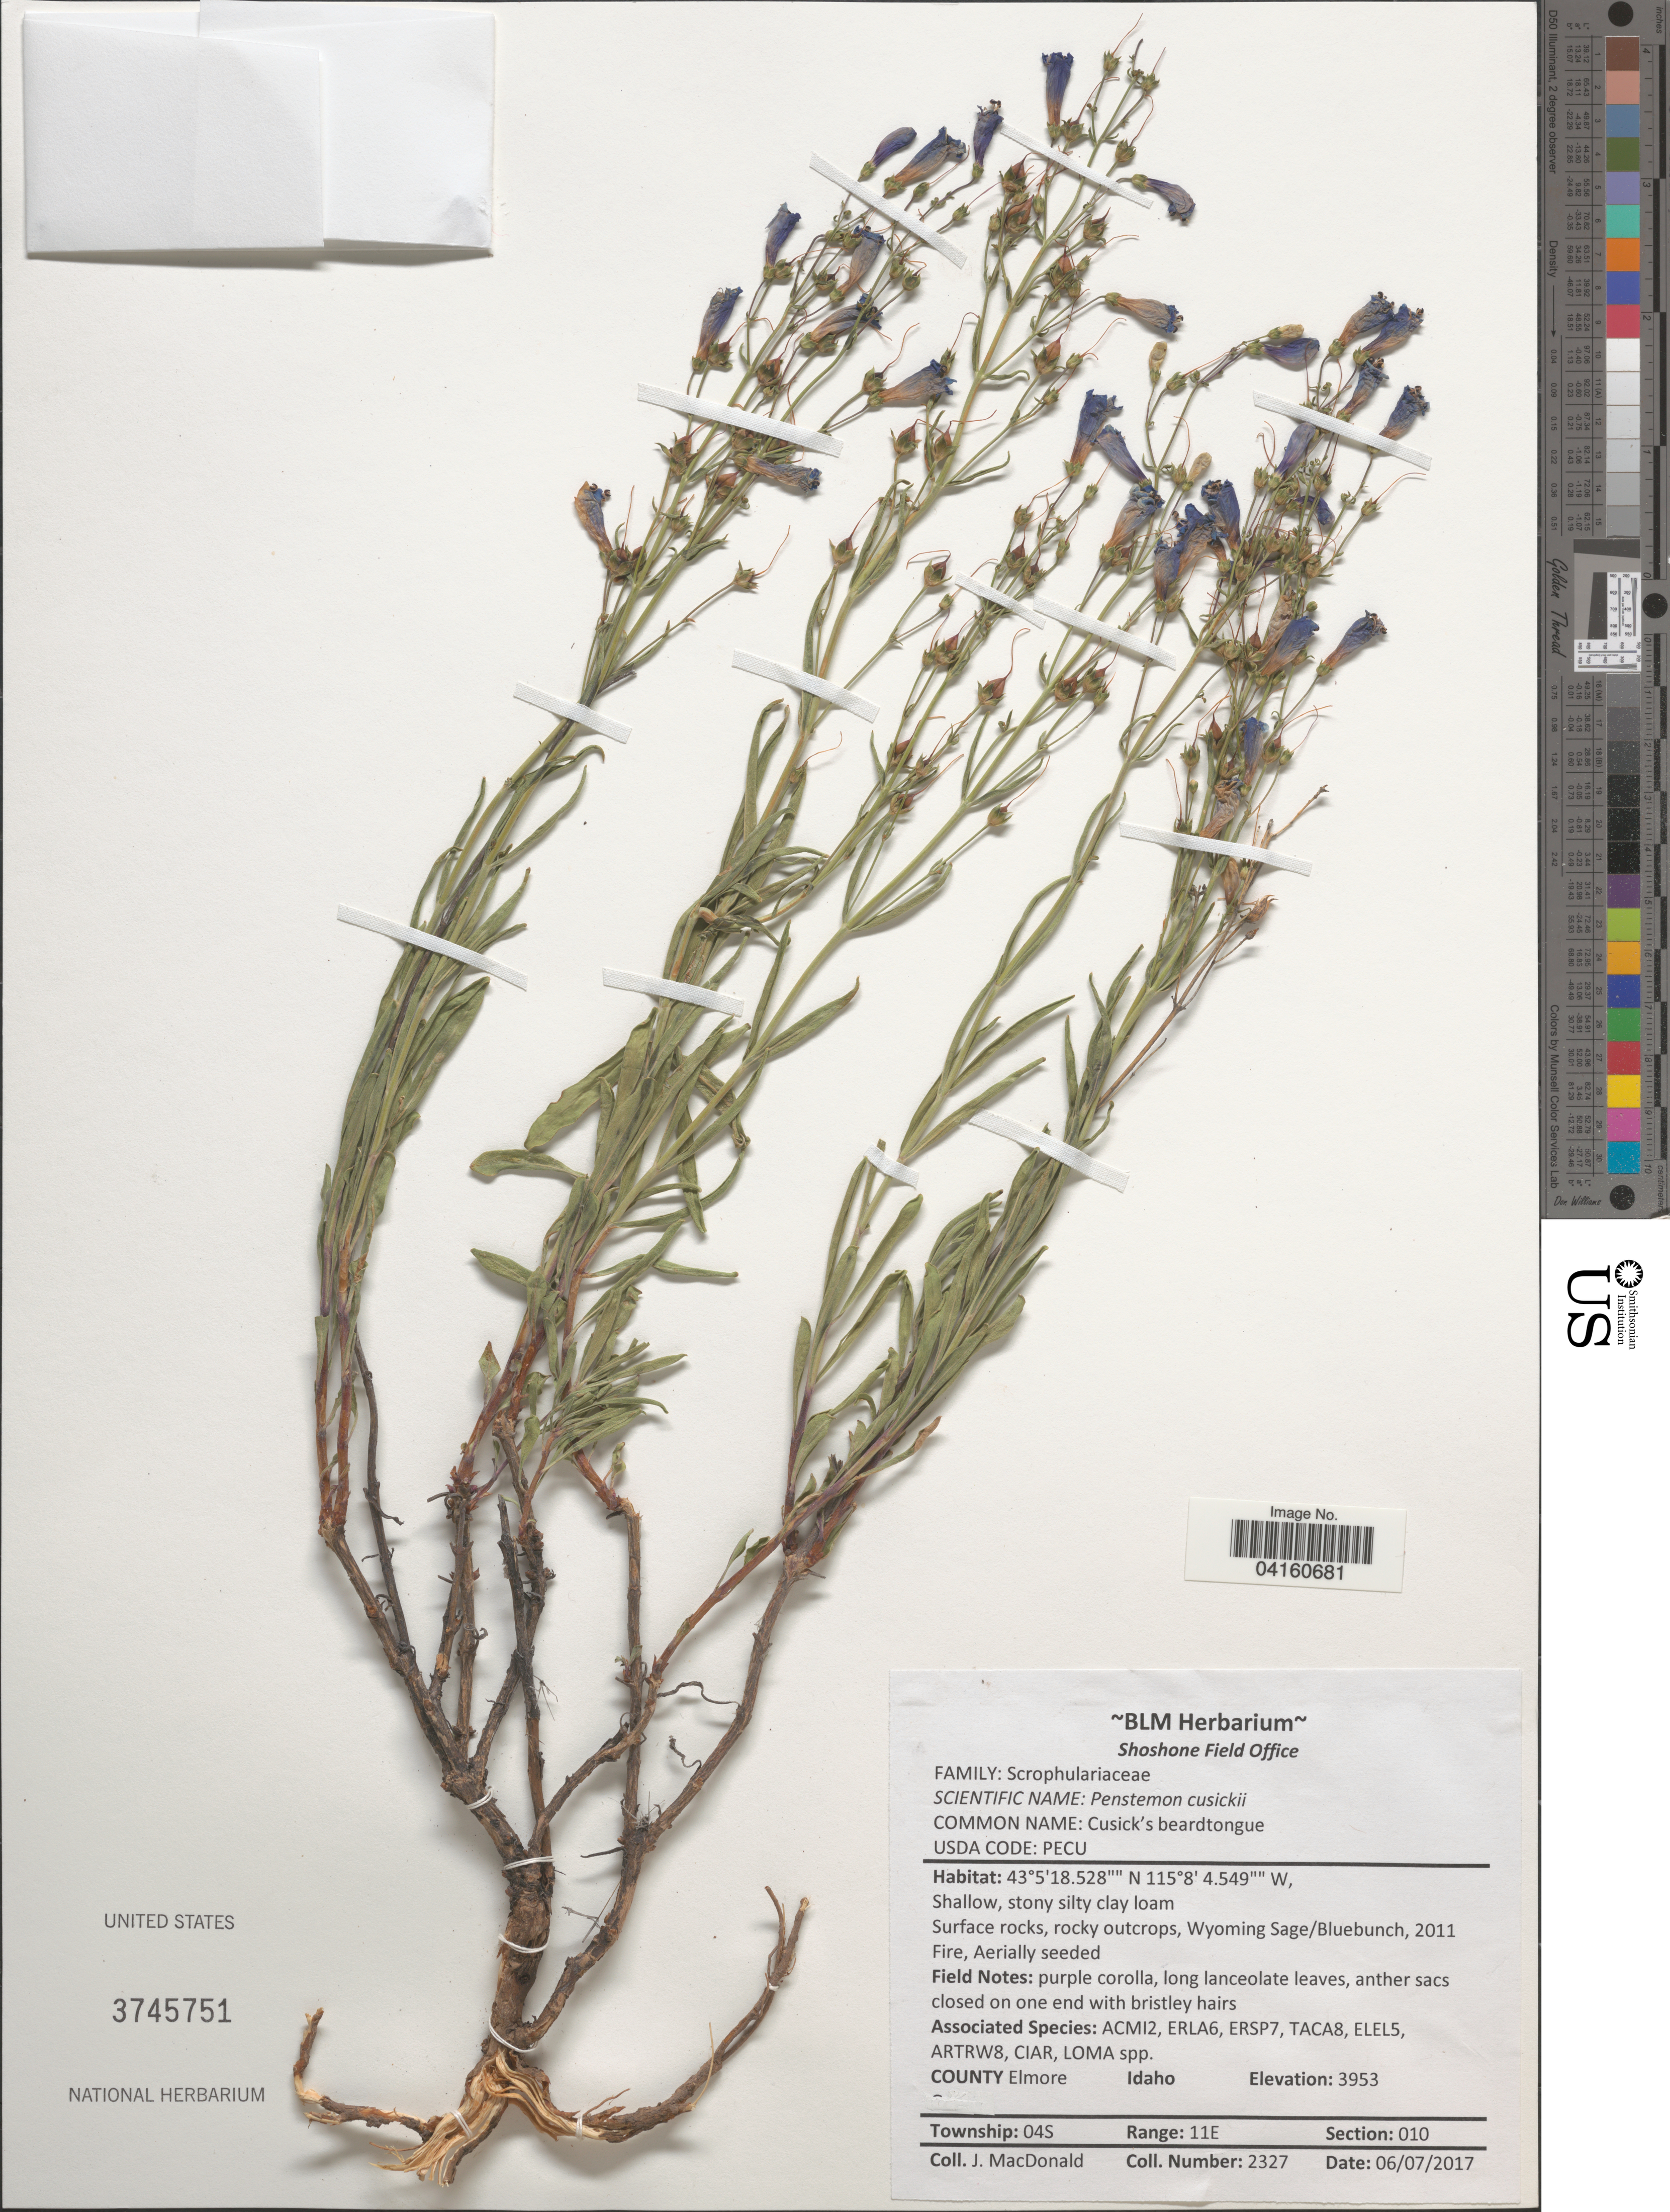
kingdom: Plantae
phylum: Tracheophyta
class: Magnoliopsida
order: Lamiales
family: Plantaginaceae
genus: Penstemon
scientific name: Penstemon cusickii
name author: A. Gray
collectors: J. MacDonald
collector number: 2327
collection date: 2017-06-07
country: United States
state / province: Idaho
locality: County Elmore. Township: 04S.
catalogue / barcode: US 3745751